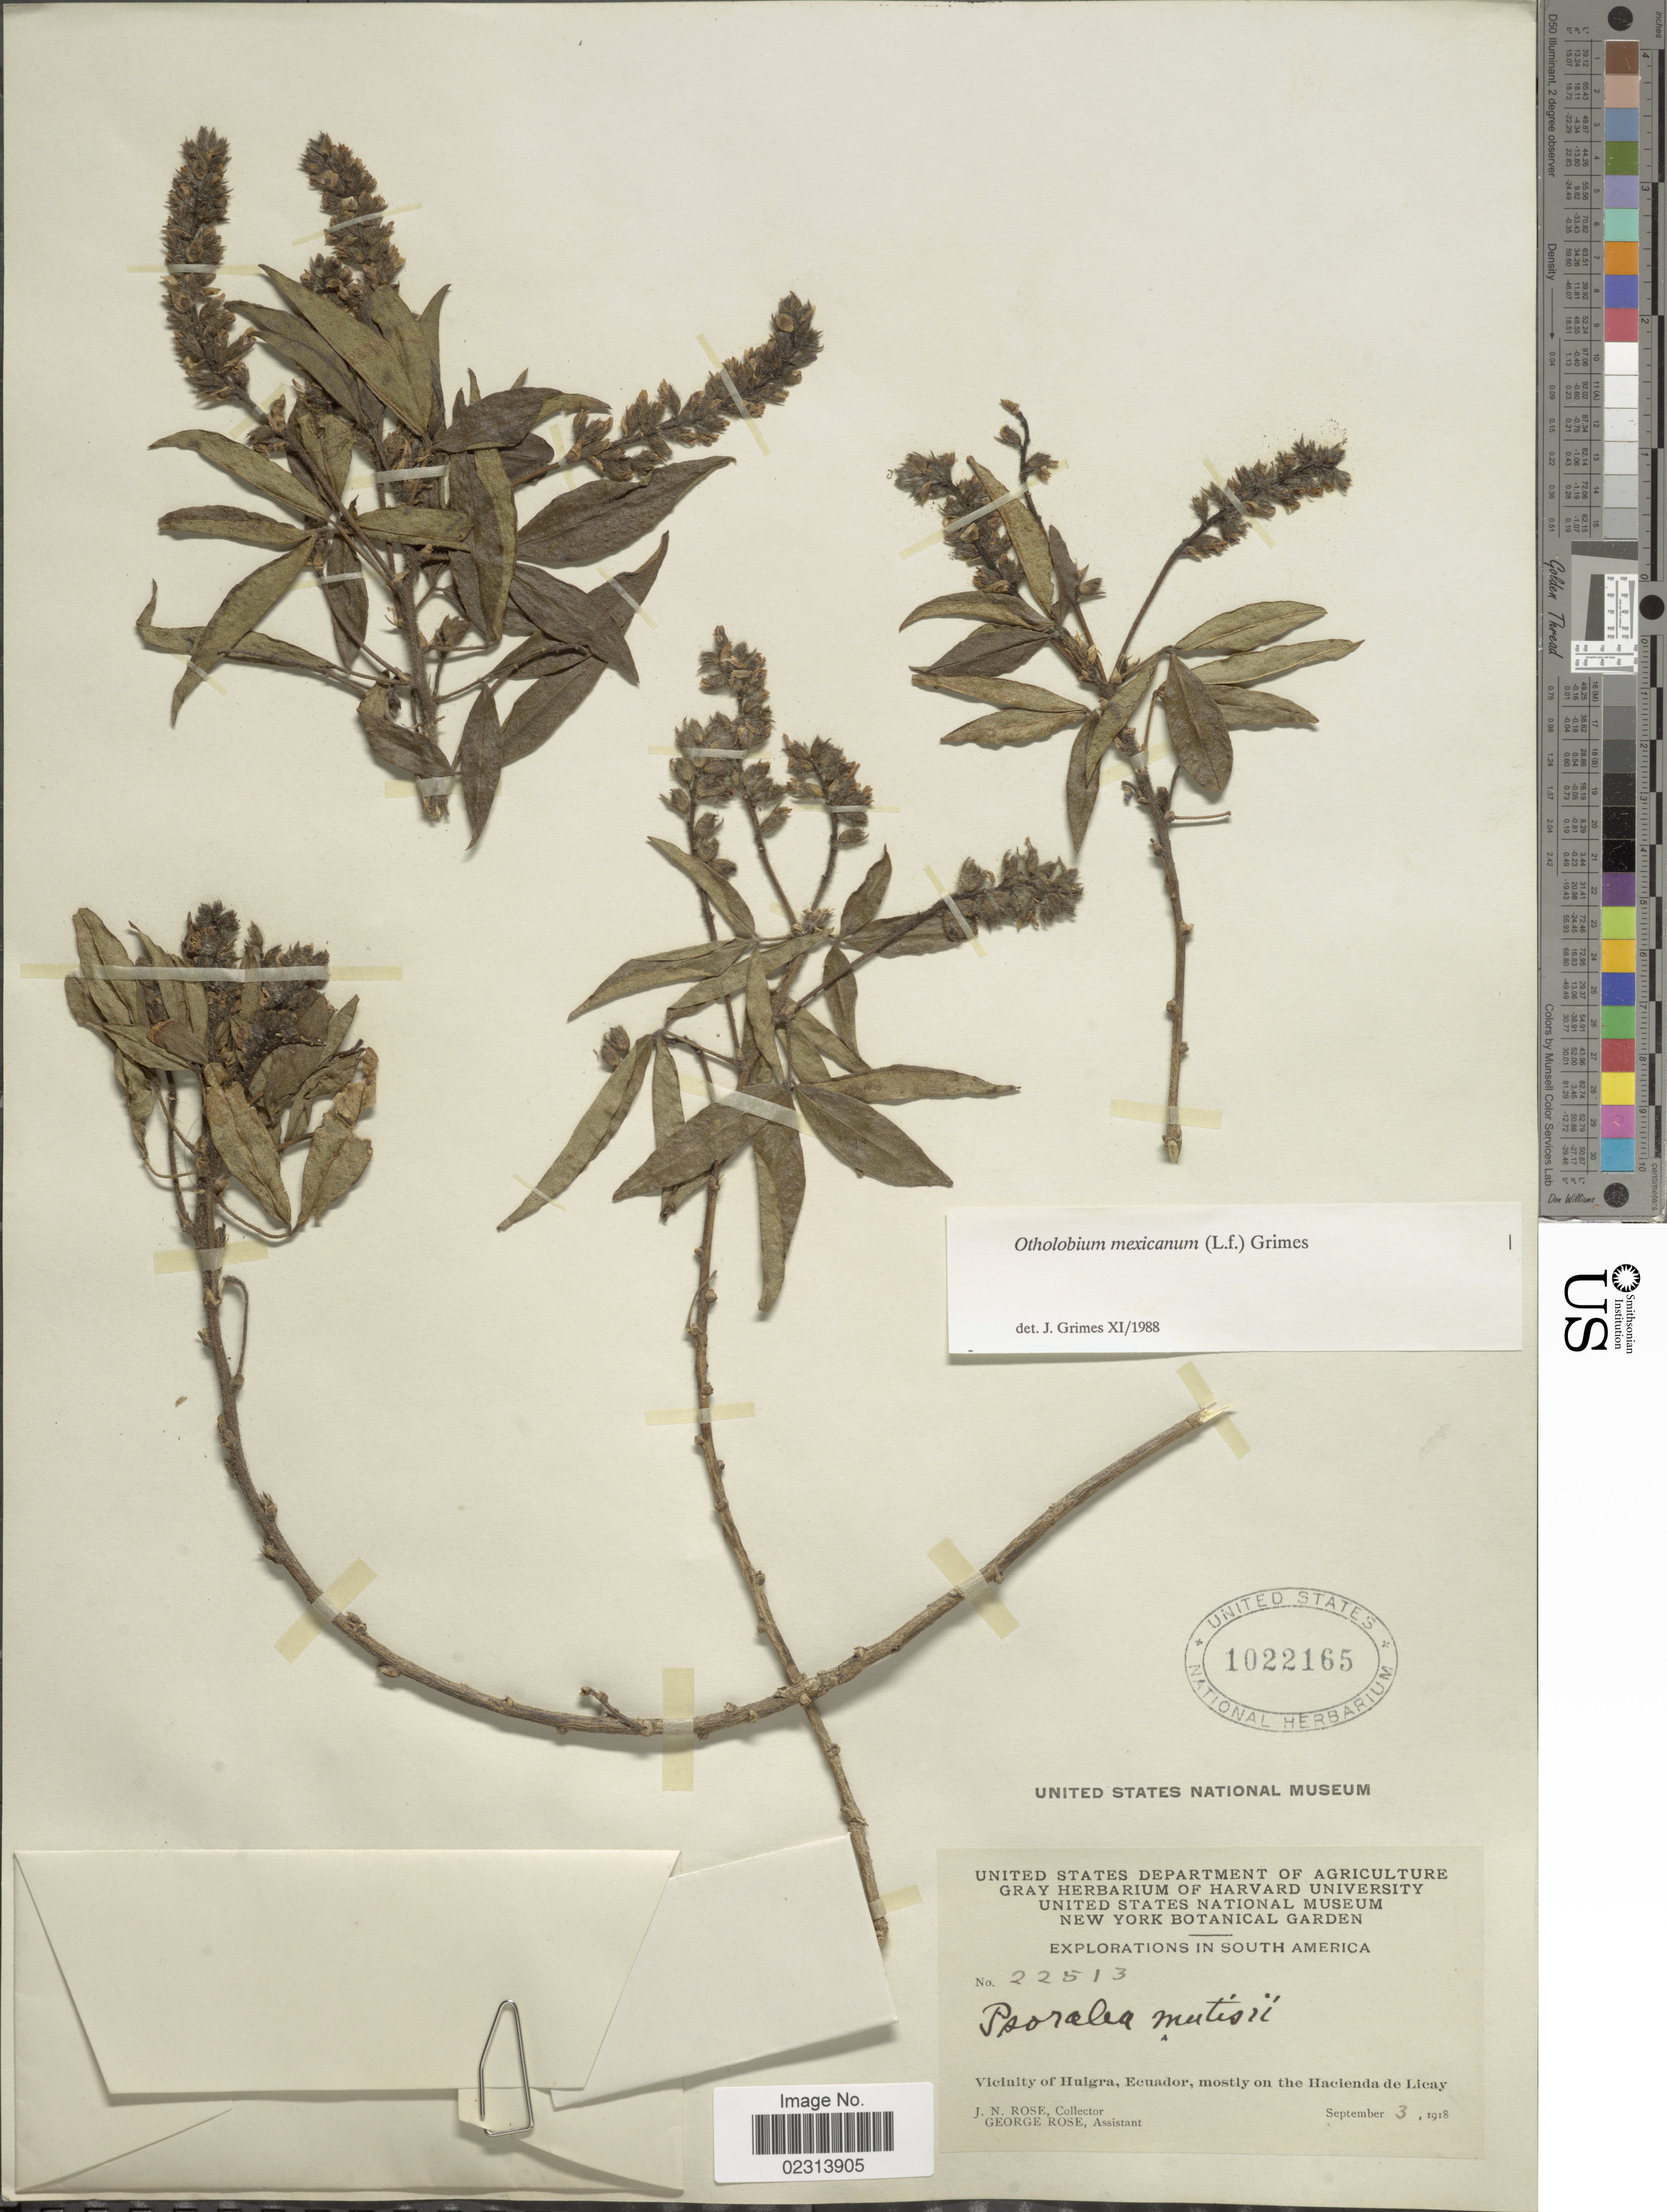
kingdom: Plantae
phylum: Tracheophyta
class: Magnoliopsida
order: Fabales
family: Fabaceae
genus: Otholobium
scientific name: Otholobium mexicanum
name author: (L. f.) J.W. Grimes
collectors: J. N. Rose & G. Rose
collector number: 22513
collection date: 1918-09-03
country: Ecuador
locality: Vicinity of Huigra, Ecuador, mostly on the Hacienda de Licay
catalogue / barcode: US 1022165